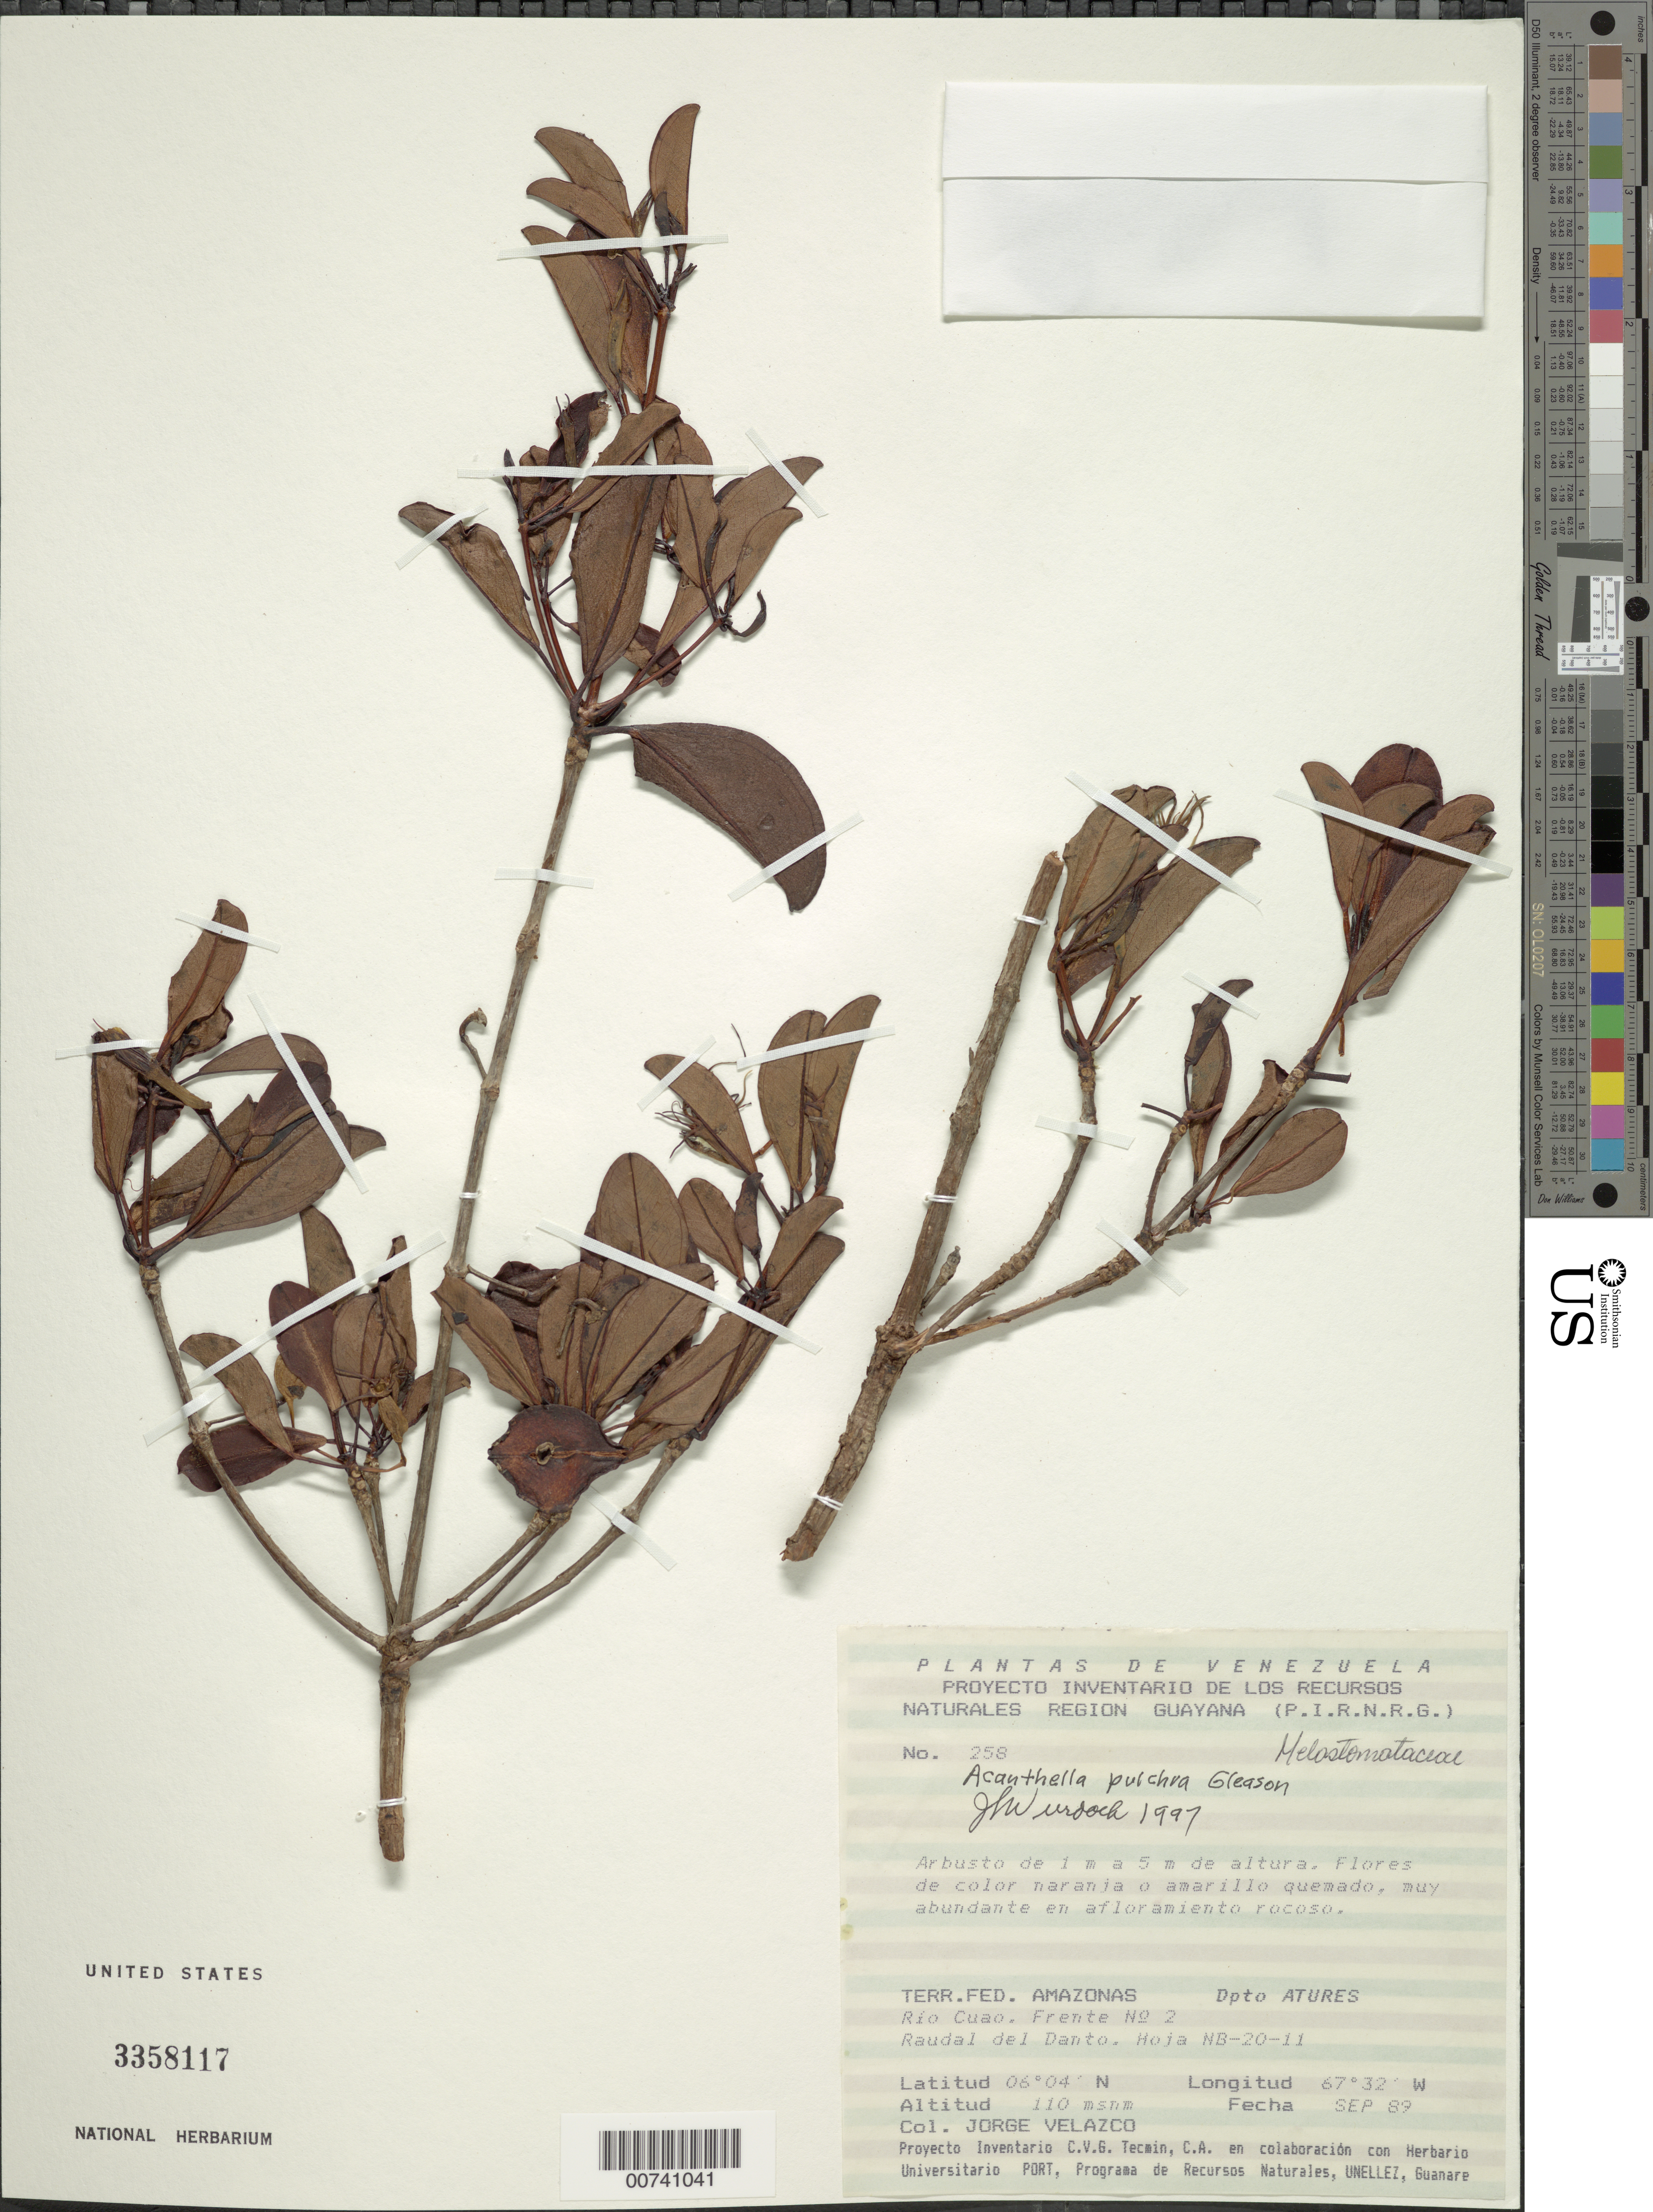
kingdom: Plantae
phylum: Tracheophyta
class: Magnoliopsida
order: Myrtales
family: Melastomataceae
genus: Acanthella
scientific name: Acanthella pulchra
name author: Gleason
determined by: Wurdack, John J., (US), US (UNITED STATES)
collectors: J. Velazco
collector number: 258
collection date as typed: Sep-89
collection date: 1989-09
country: Venezuela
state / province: Amazonas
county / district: Atures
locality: Río Cuao, Frente No. 2, Raudal del Danto, Hoja NB-20-11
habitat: Afloramiento rocoso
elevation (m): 110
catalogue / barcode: US 3358117